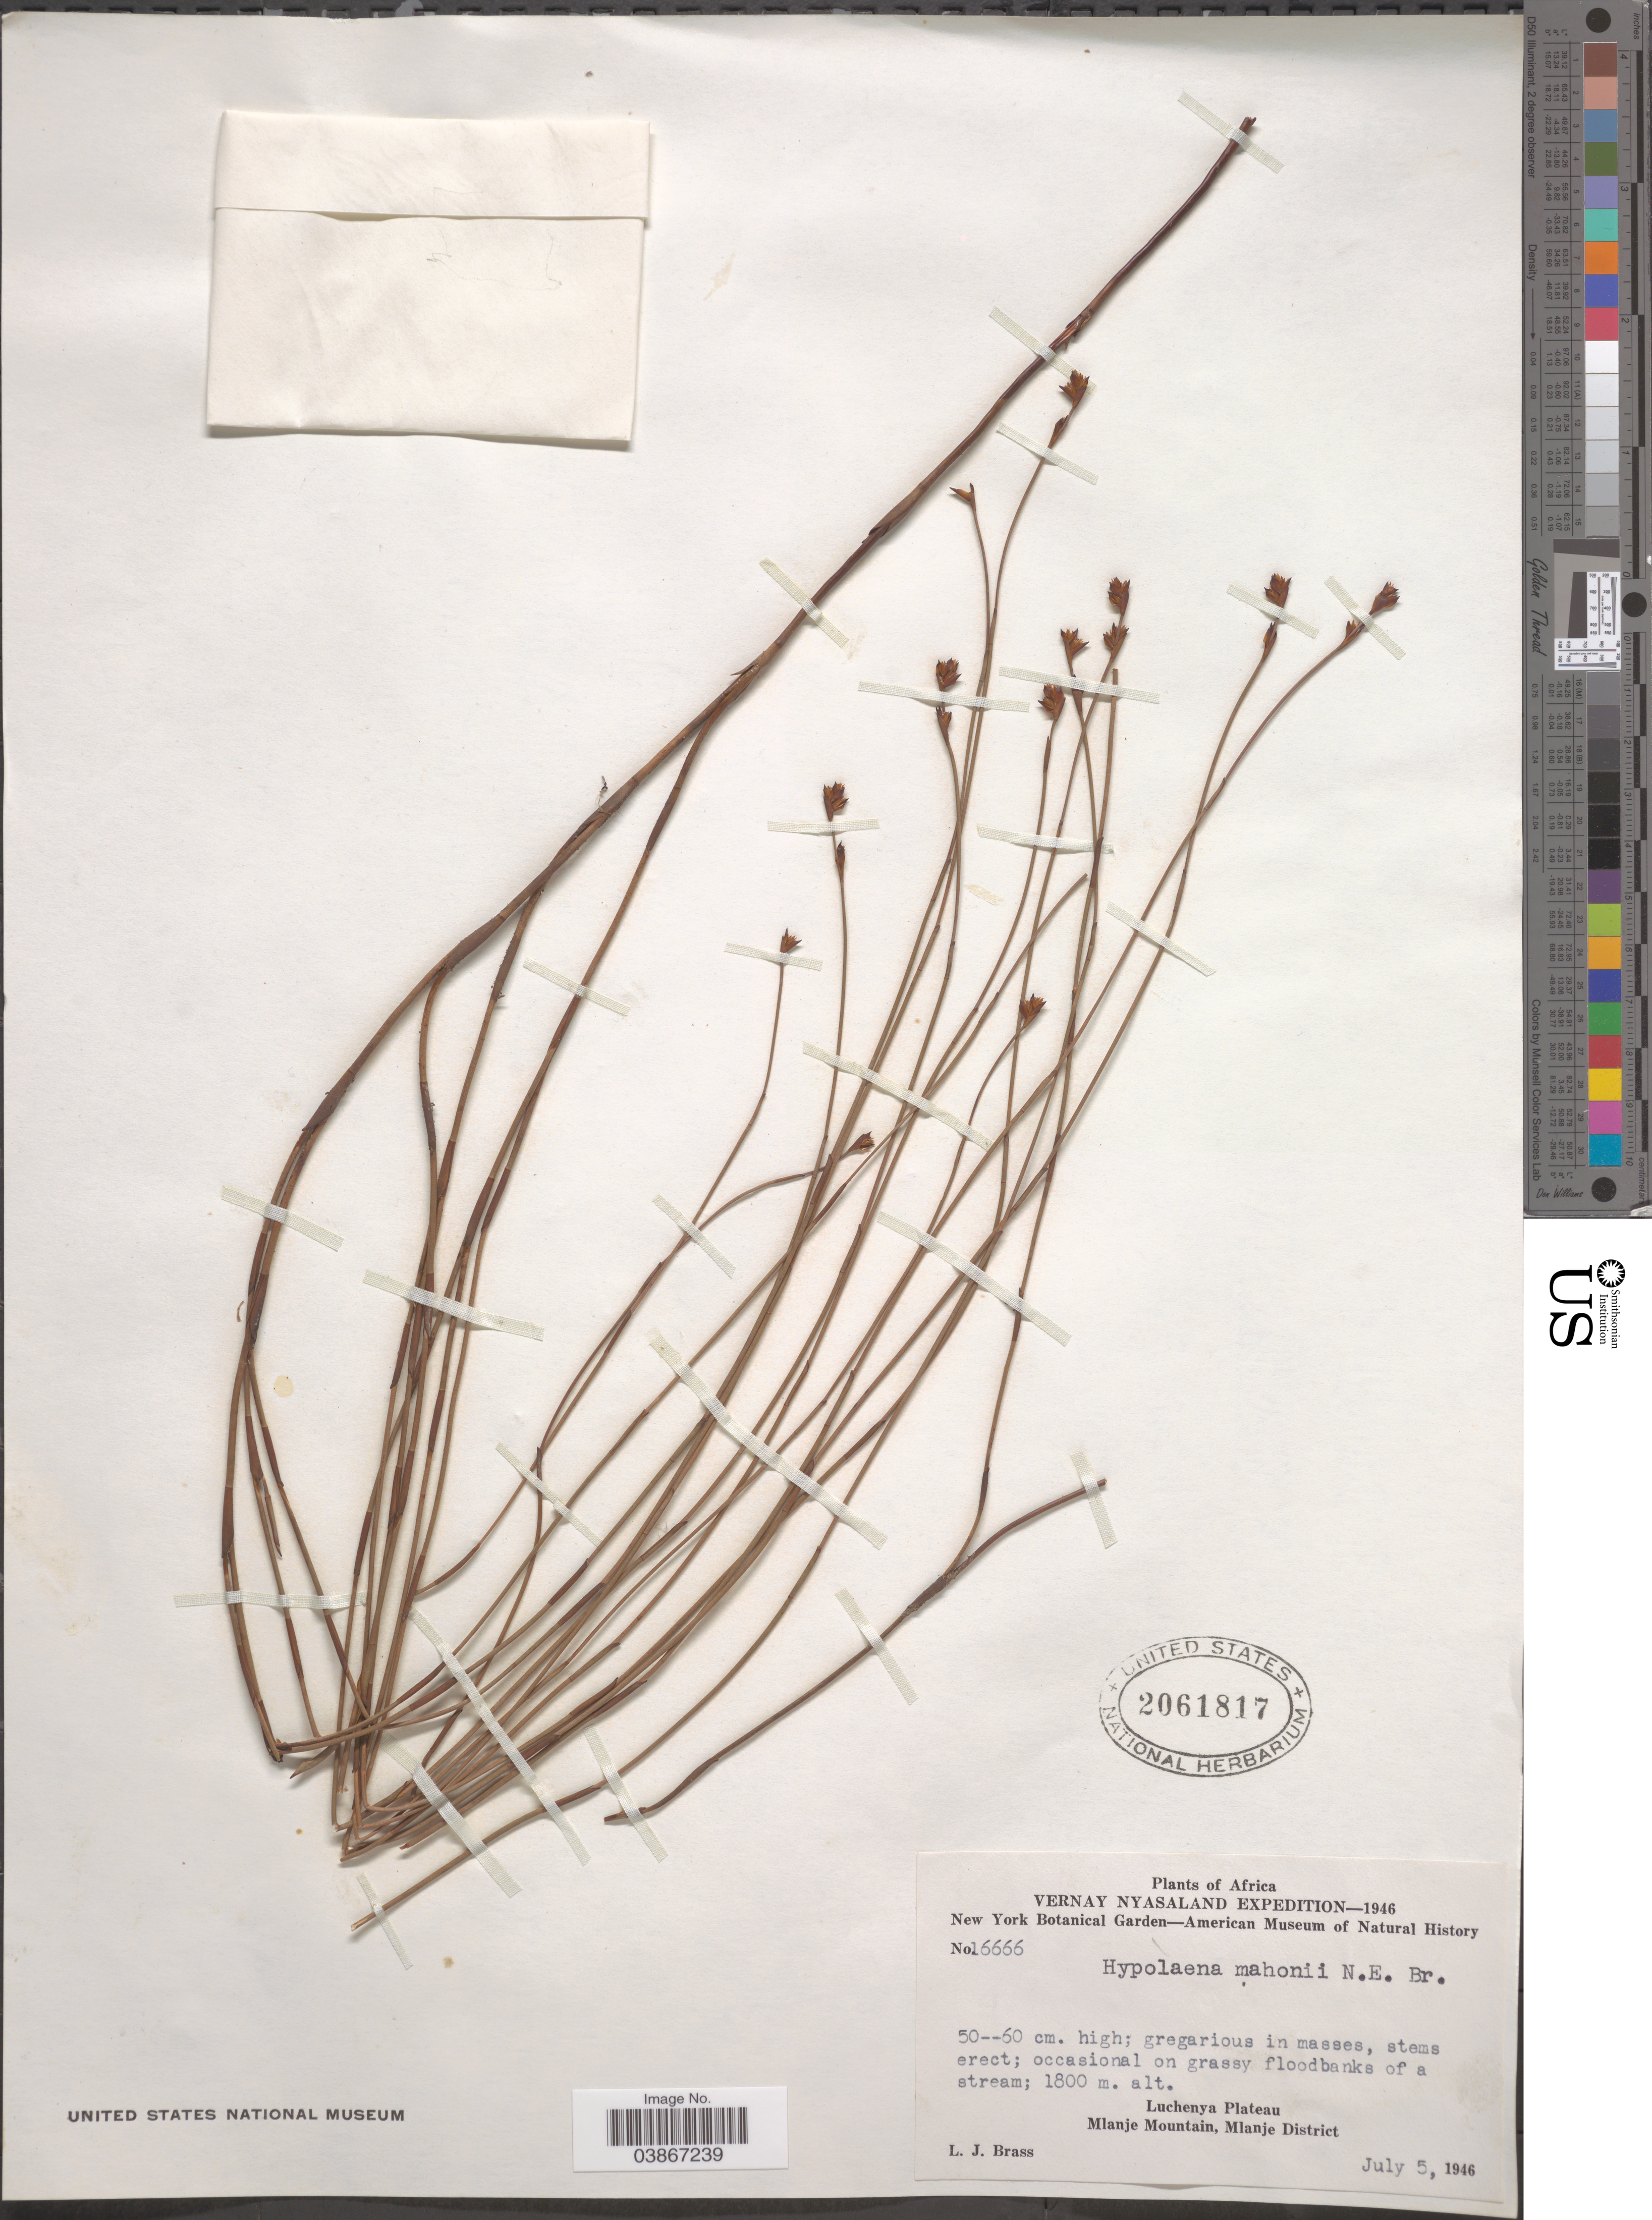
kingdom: Plantae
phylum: Tracheophyta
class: Liliopsida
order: Poales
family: Restionaceae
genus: Hypolaena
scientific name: Hypolaena mahonii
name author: N.E. Br.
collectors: L. J. Brass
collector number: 16666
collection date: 1946-07-05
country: Malawi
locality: Africa. Vernay Nyasaland. On floodbanks of a stream. Luchenya Plateau. Mlanje Mountain, Mlanje District.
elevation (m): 1800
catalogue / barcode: US 2061817